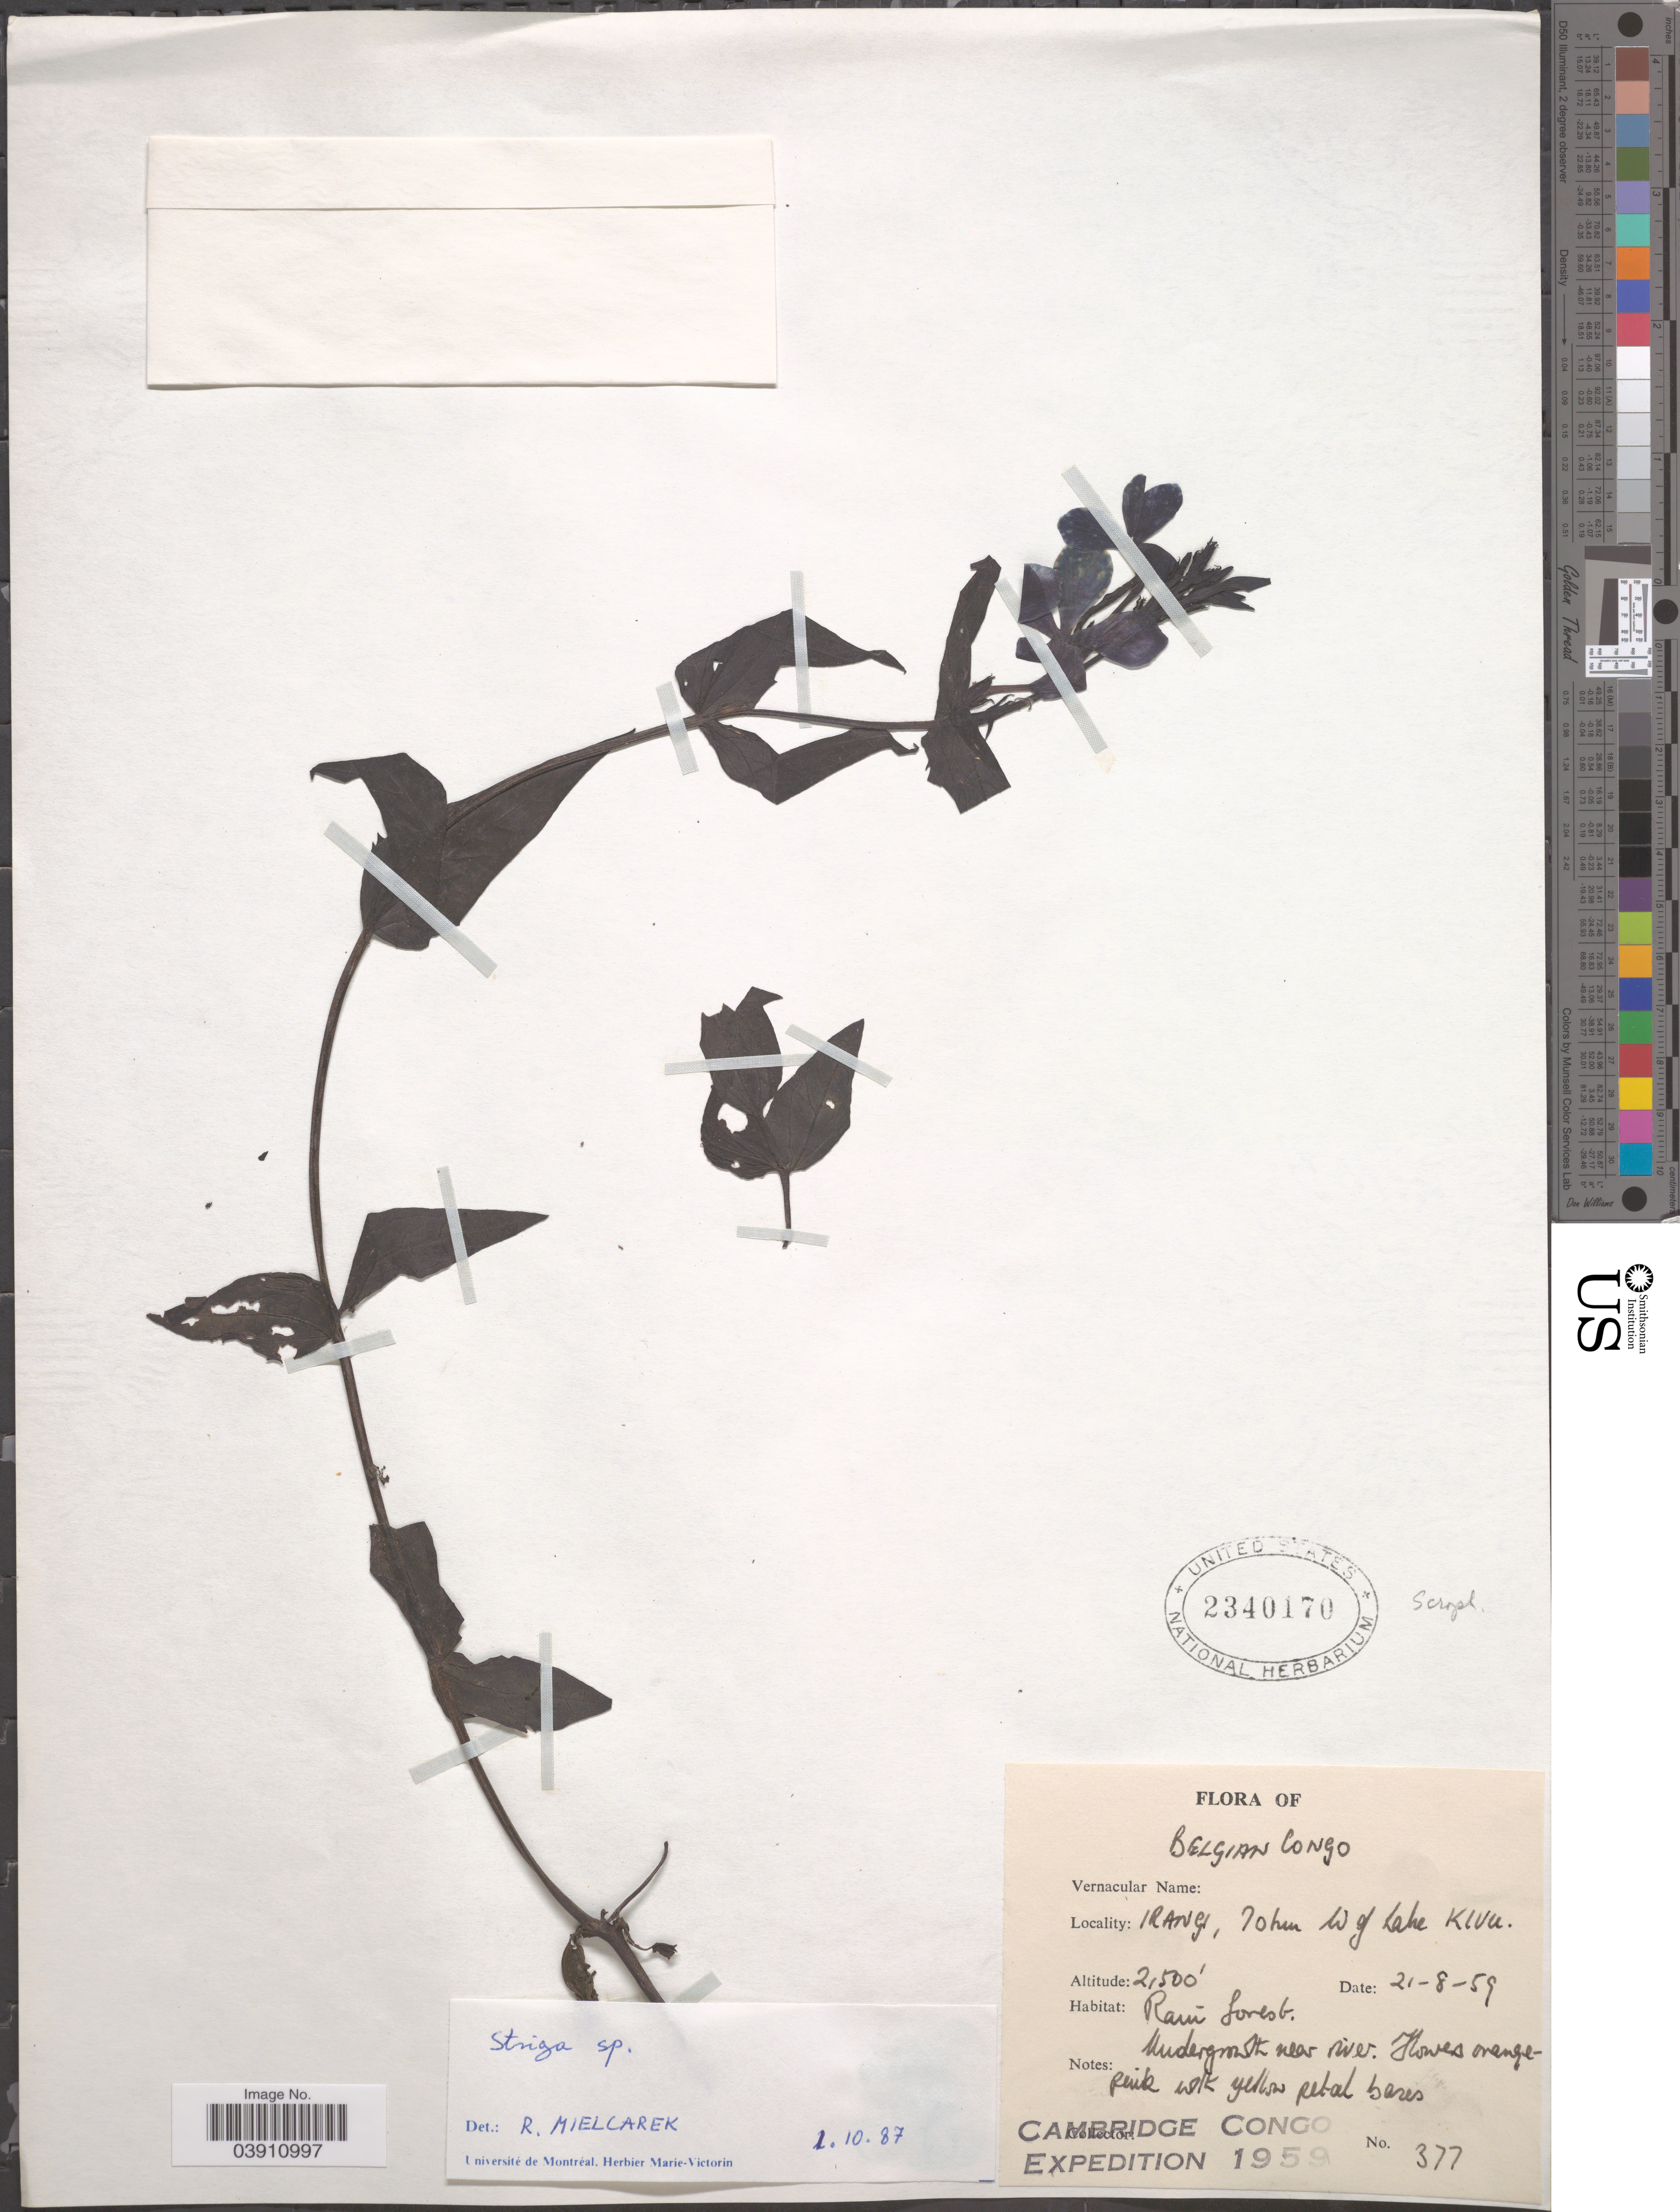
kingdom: Plantae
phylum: Tracheophyta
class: Magnoliopsida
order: Lamiales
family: Orobanchaceae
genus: Striga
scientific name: Striga sp.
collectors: Cambridge Congo Expedition 1959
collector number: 377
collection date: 1959-08-21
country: Congo, Democratic Republic of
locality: Belgian Congo. Irangi, 70 km W of Lake Kivu.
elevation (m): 762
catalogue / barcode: US 2340170